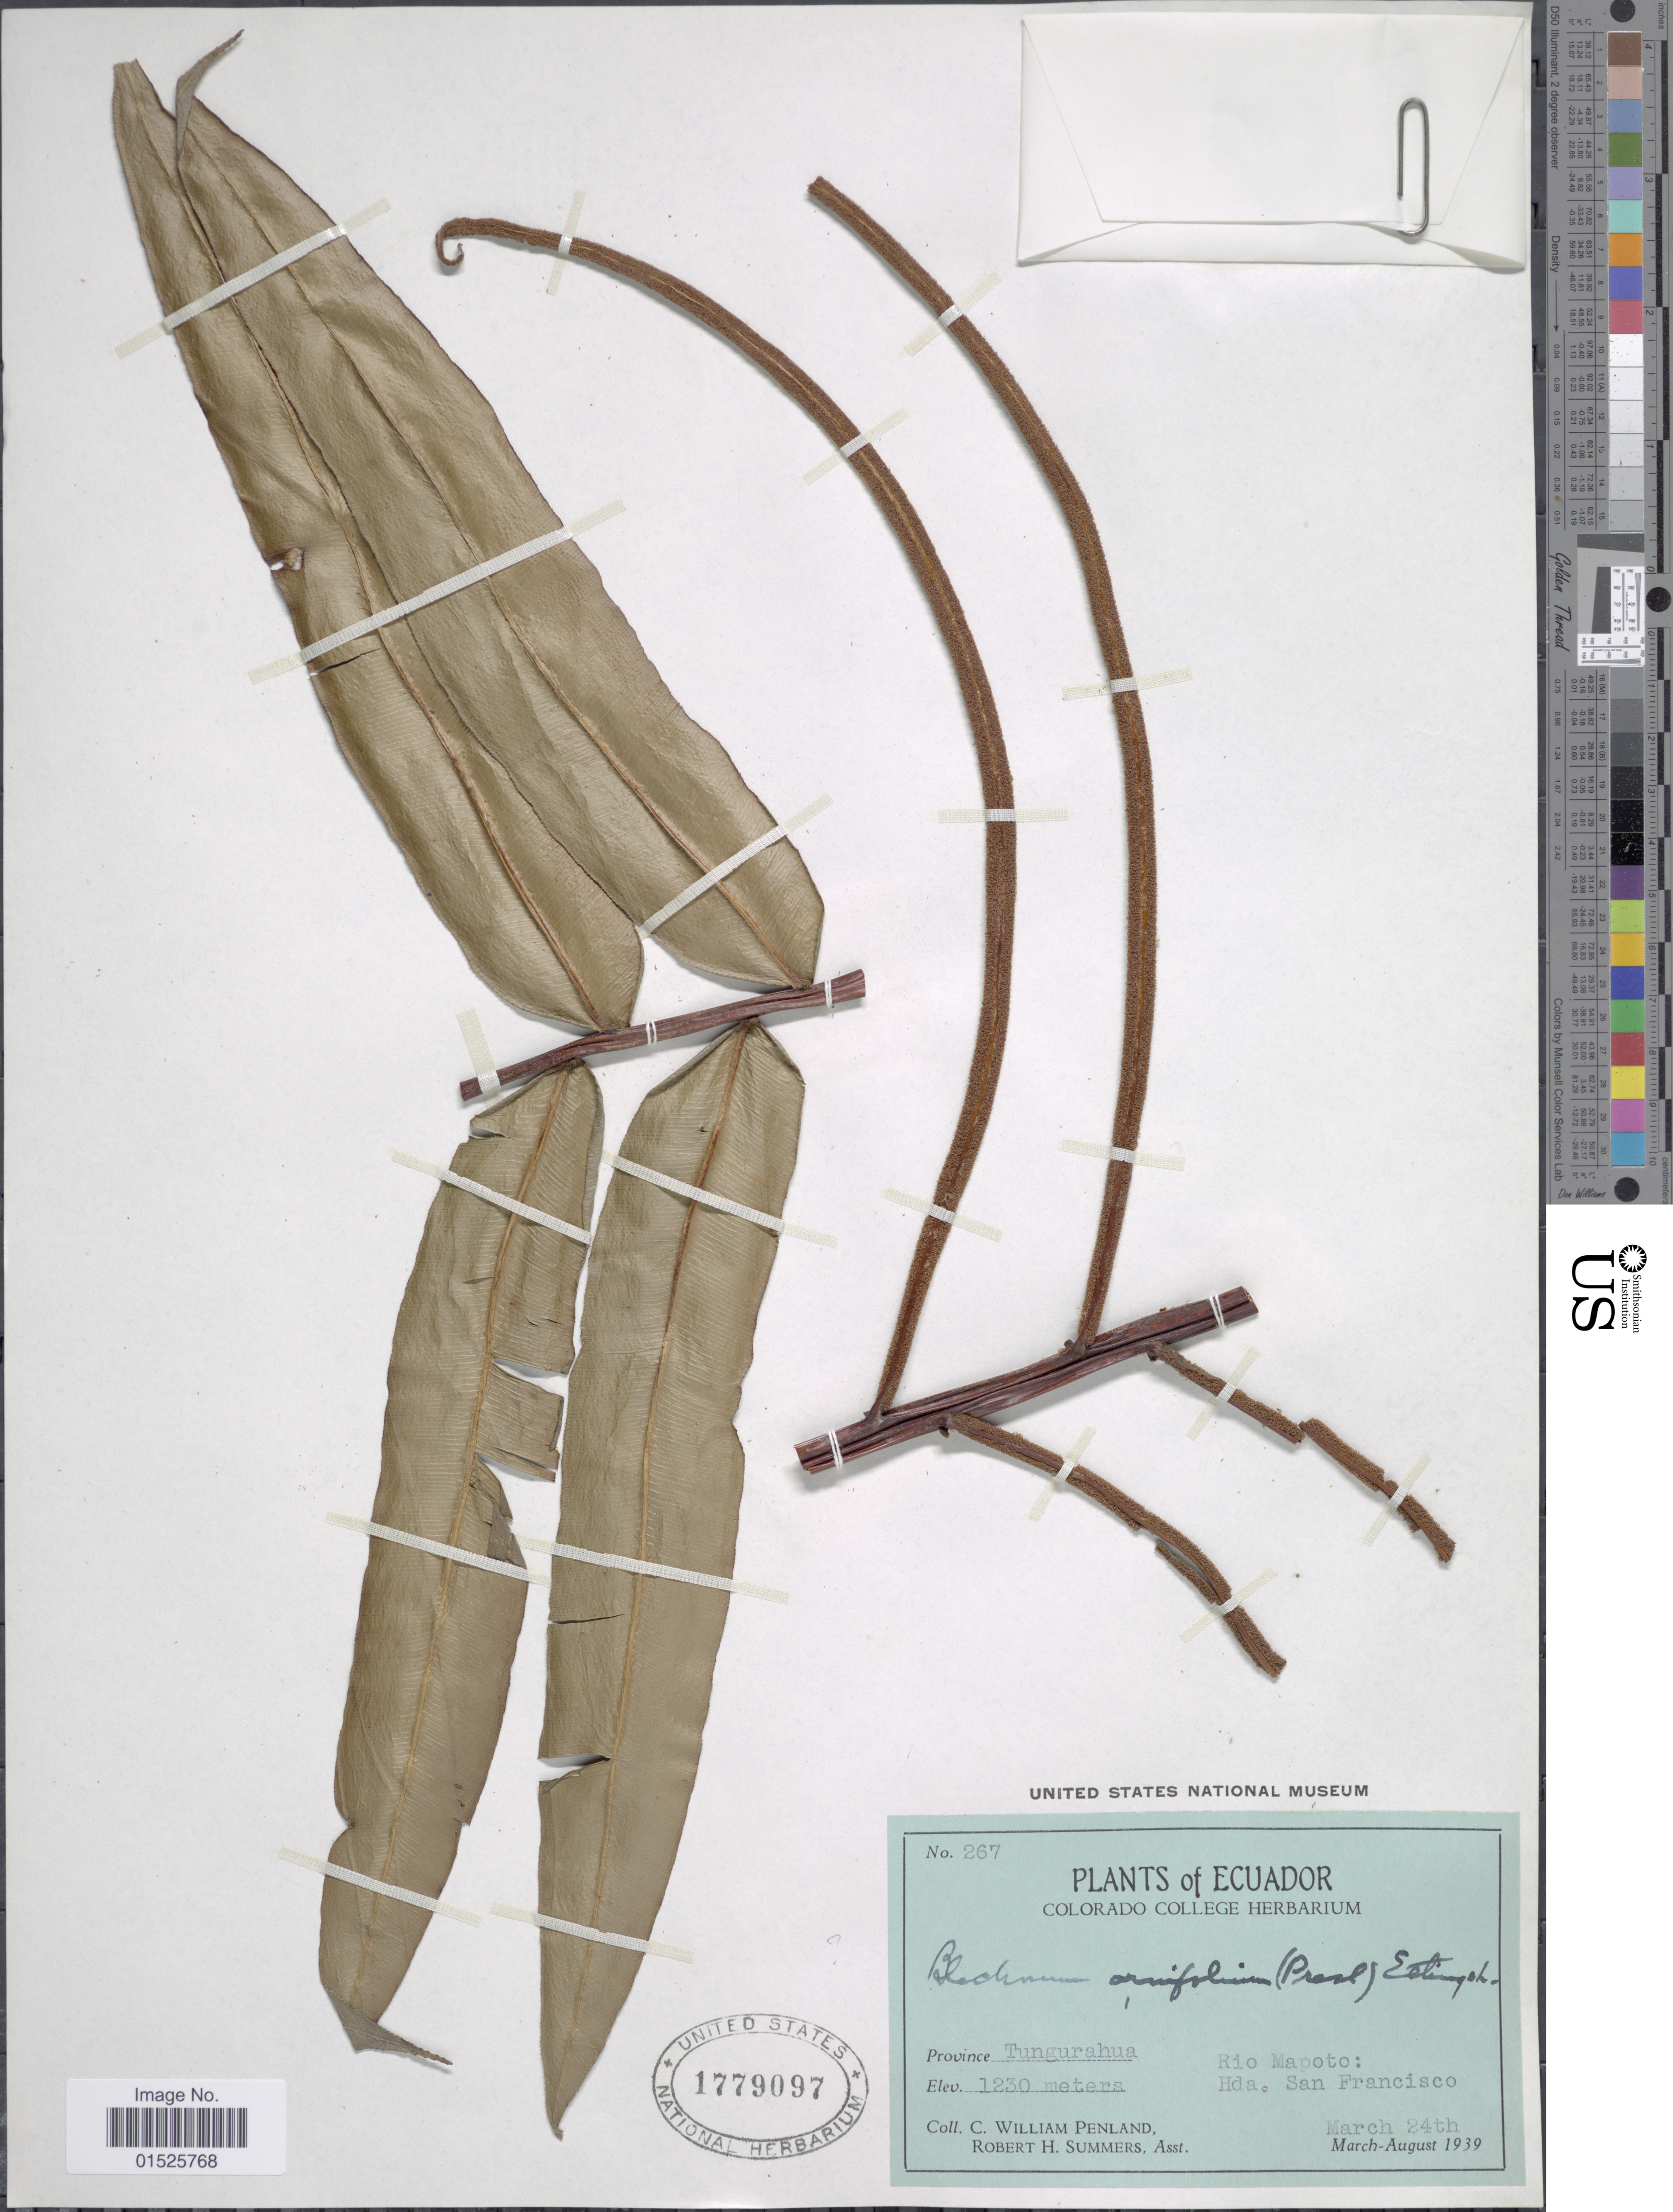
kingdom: Plantae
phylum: Tracheophyta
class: Polypodiopsida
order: Polypodiales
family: Blechnaceae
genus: Blechnum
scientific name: Blechnum cordatum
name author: (Desv.) Hieron.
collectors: C. W. Penland & R. Summers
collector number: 267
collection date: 1939-03-24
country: Ecuador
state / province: Tungurahua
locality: Rio Mapoto: Hda. San Francisco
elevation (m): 1230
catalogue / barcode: US 1779097